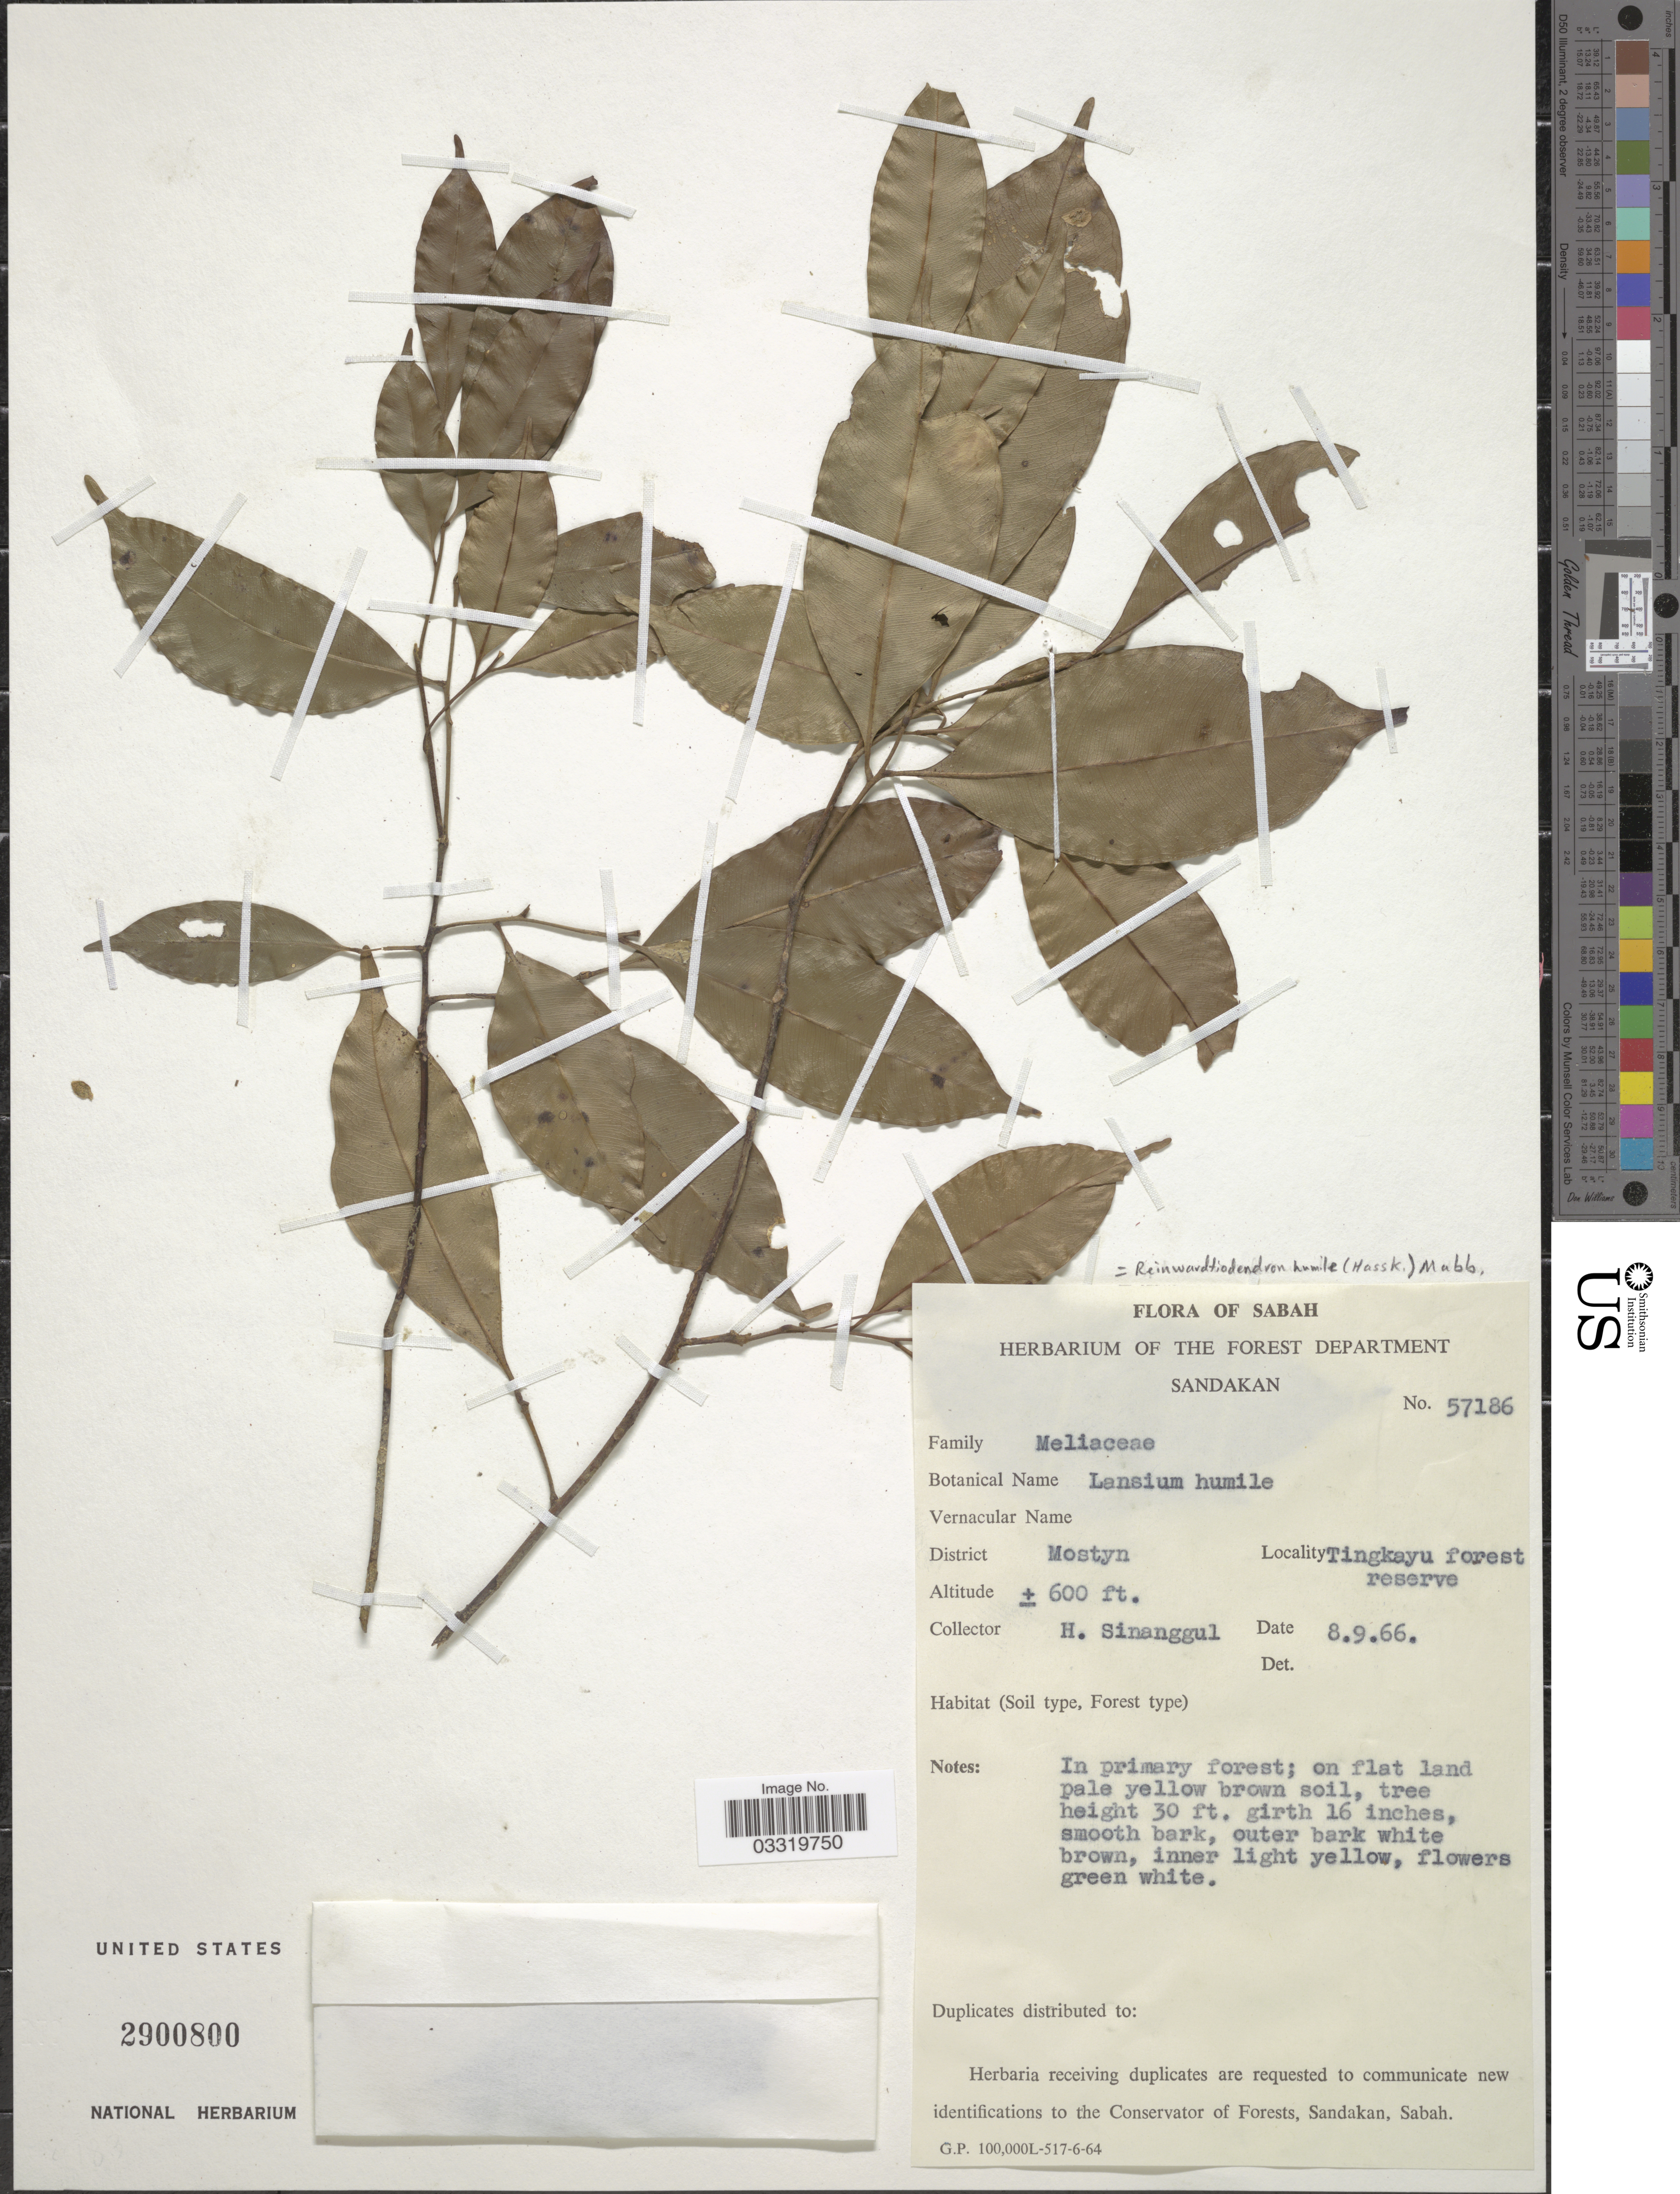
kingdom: Plantae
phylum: Tracheophyta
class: Magnoliopsida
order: Sapindales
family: Meliaceae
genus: Reinwardtiodendron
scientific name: Reinwardtiodendron humile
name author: (Hassk.) Mabb.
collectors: H. Sinanggul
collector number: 57186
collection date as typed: Transcribed d/m/y: 8/9/66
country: Malaysia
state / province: Sabah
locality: District Mostyn, Tingkayu forest reserve.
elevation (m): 183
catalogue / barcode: US 2900800